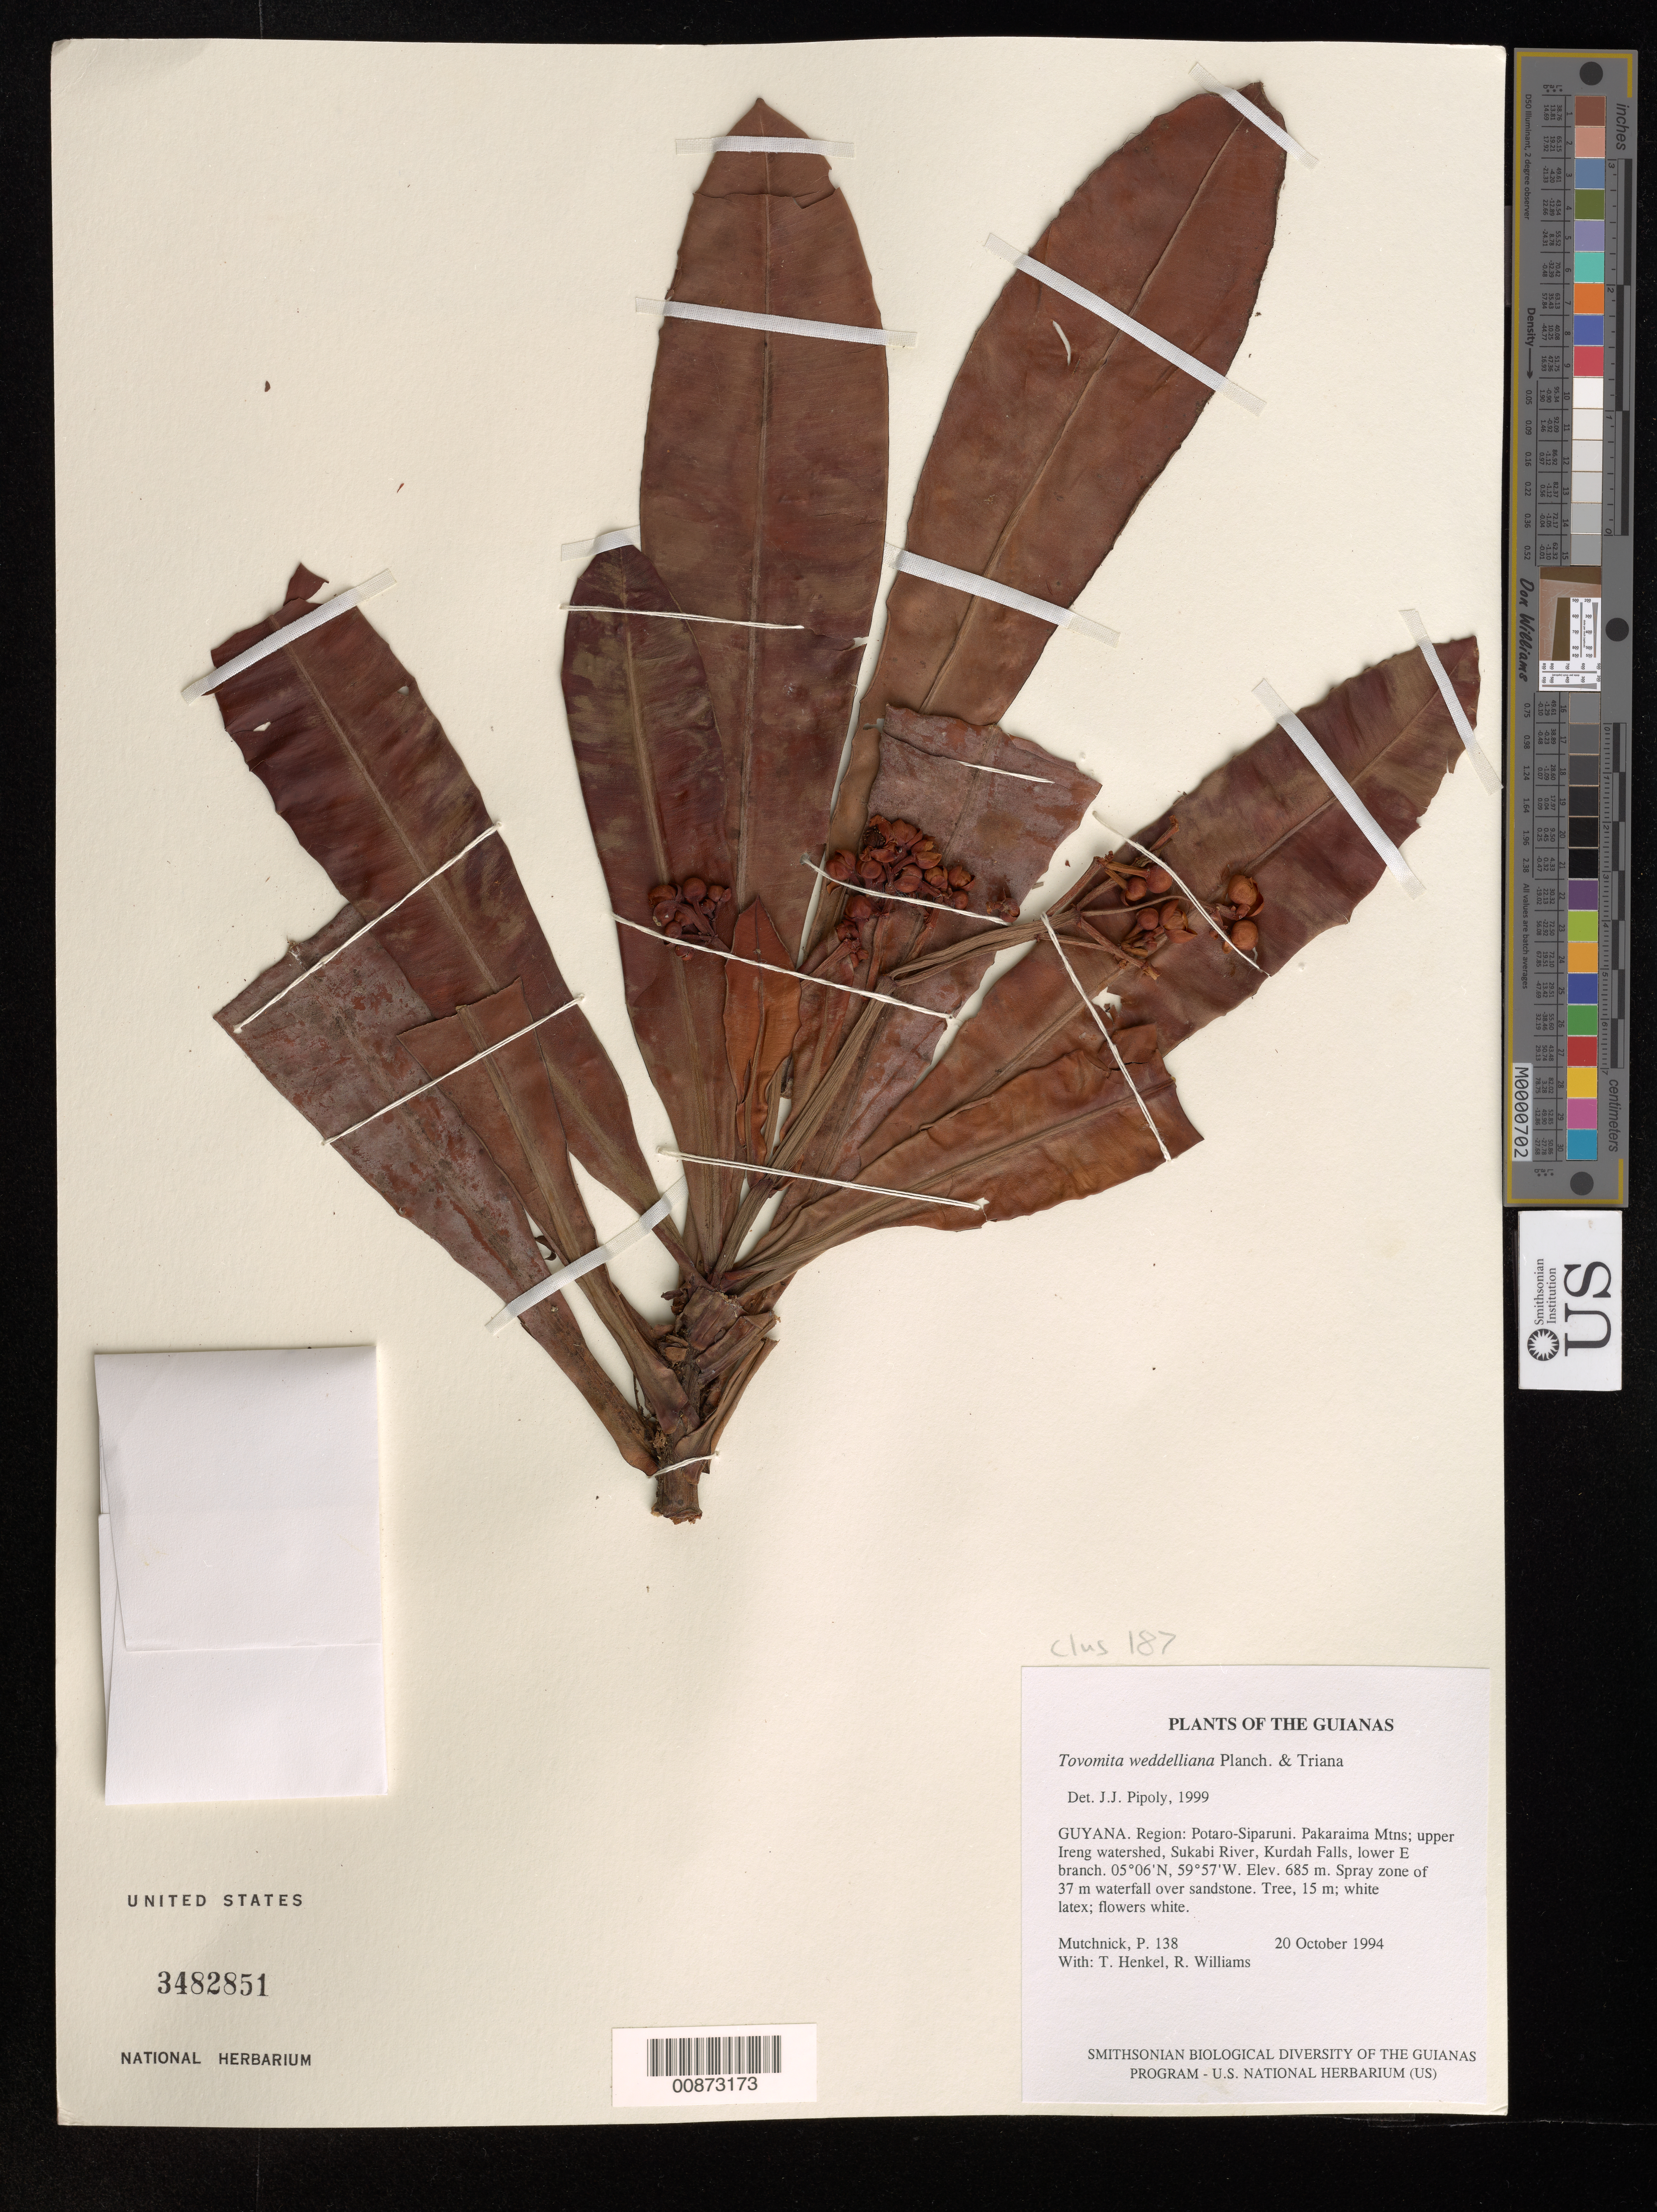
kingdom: Plantae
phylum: Tracheophyta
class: Magnoliopsida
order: Malpighiales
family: Clusiaceae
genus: Tovomita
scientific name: Tovomita weddelliana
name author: Planch. & Triana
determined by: Pipoly, J. J., III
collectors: P. Mutchnick, T. Henkel & R. Williams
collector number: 138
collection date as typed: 20 October 1994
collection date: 1994-10-20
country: Guyana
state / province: Potaro-Siparuni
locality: Pakaraima Mtns; upper Ireng watershed, Sukabi River, Kurdah Falls, lower E branch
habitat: Spray zone of 37 m waterfall over sandstone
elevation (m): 685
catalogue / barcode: US 3482851